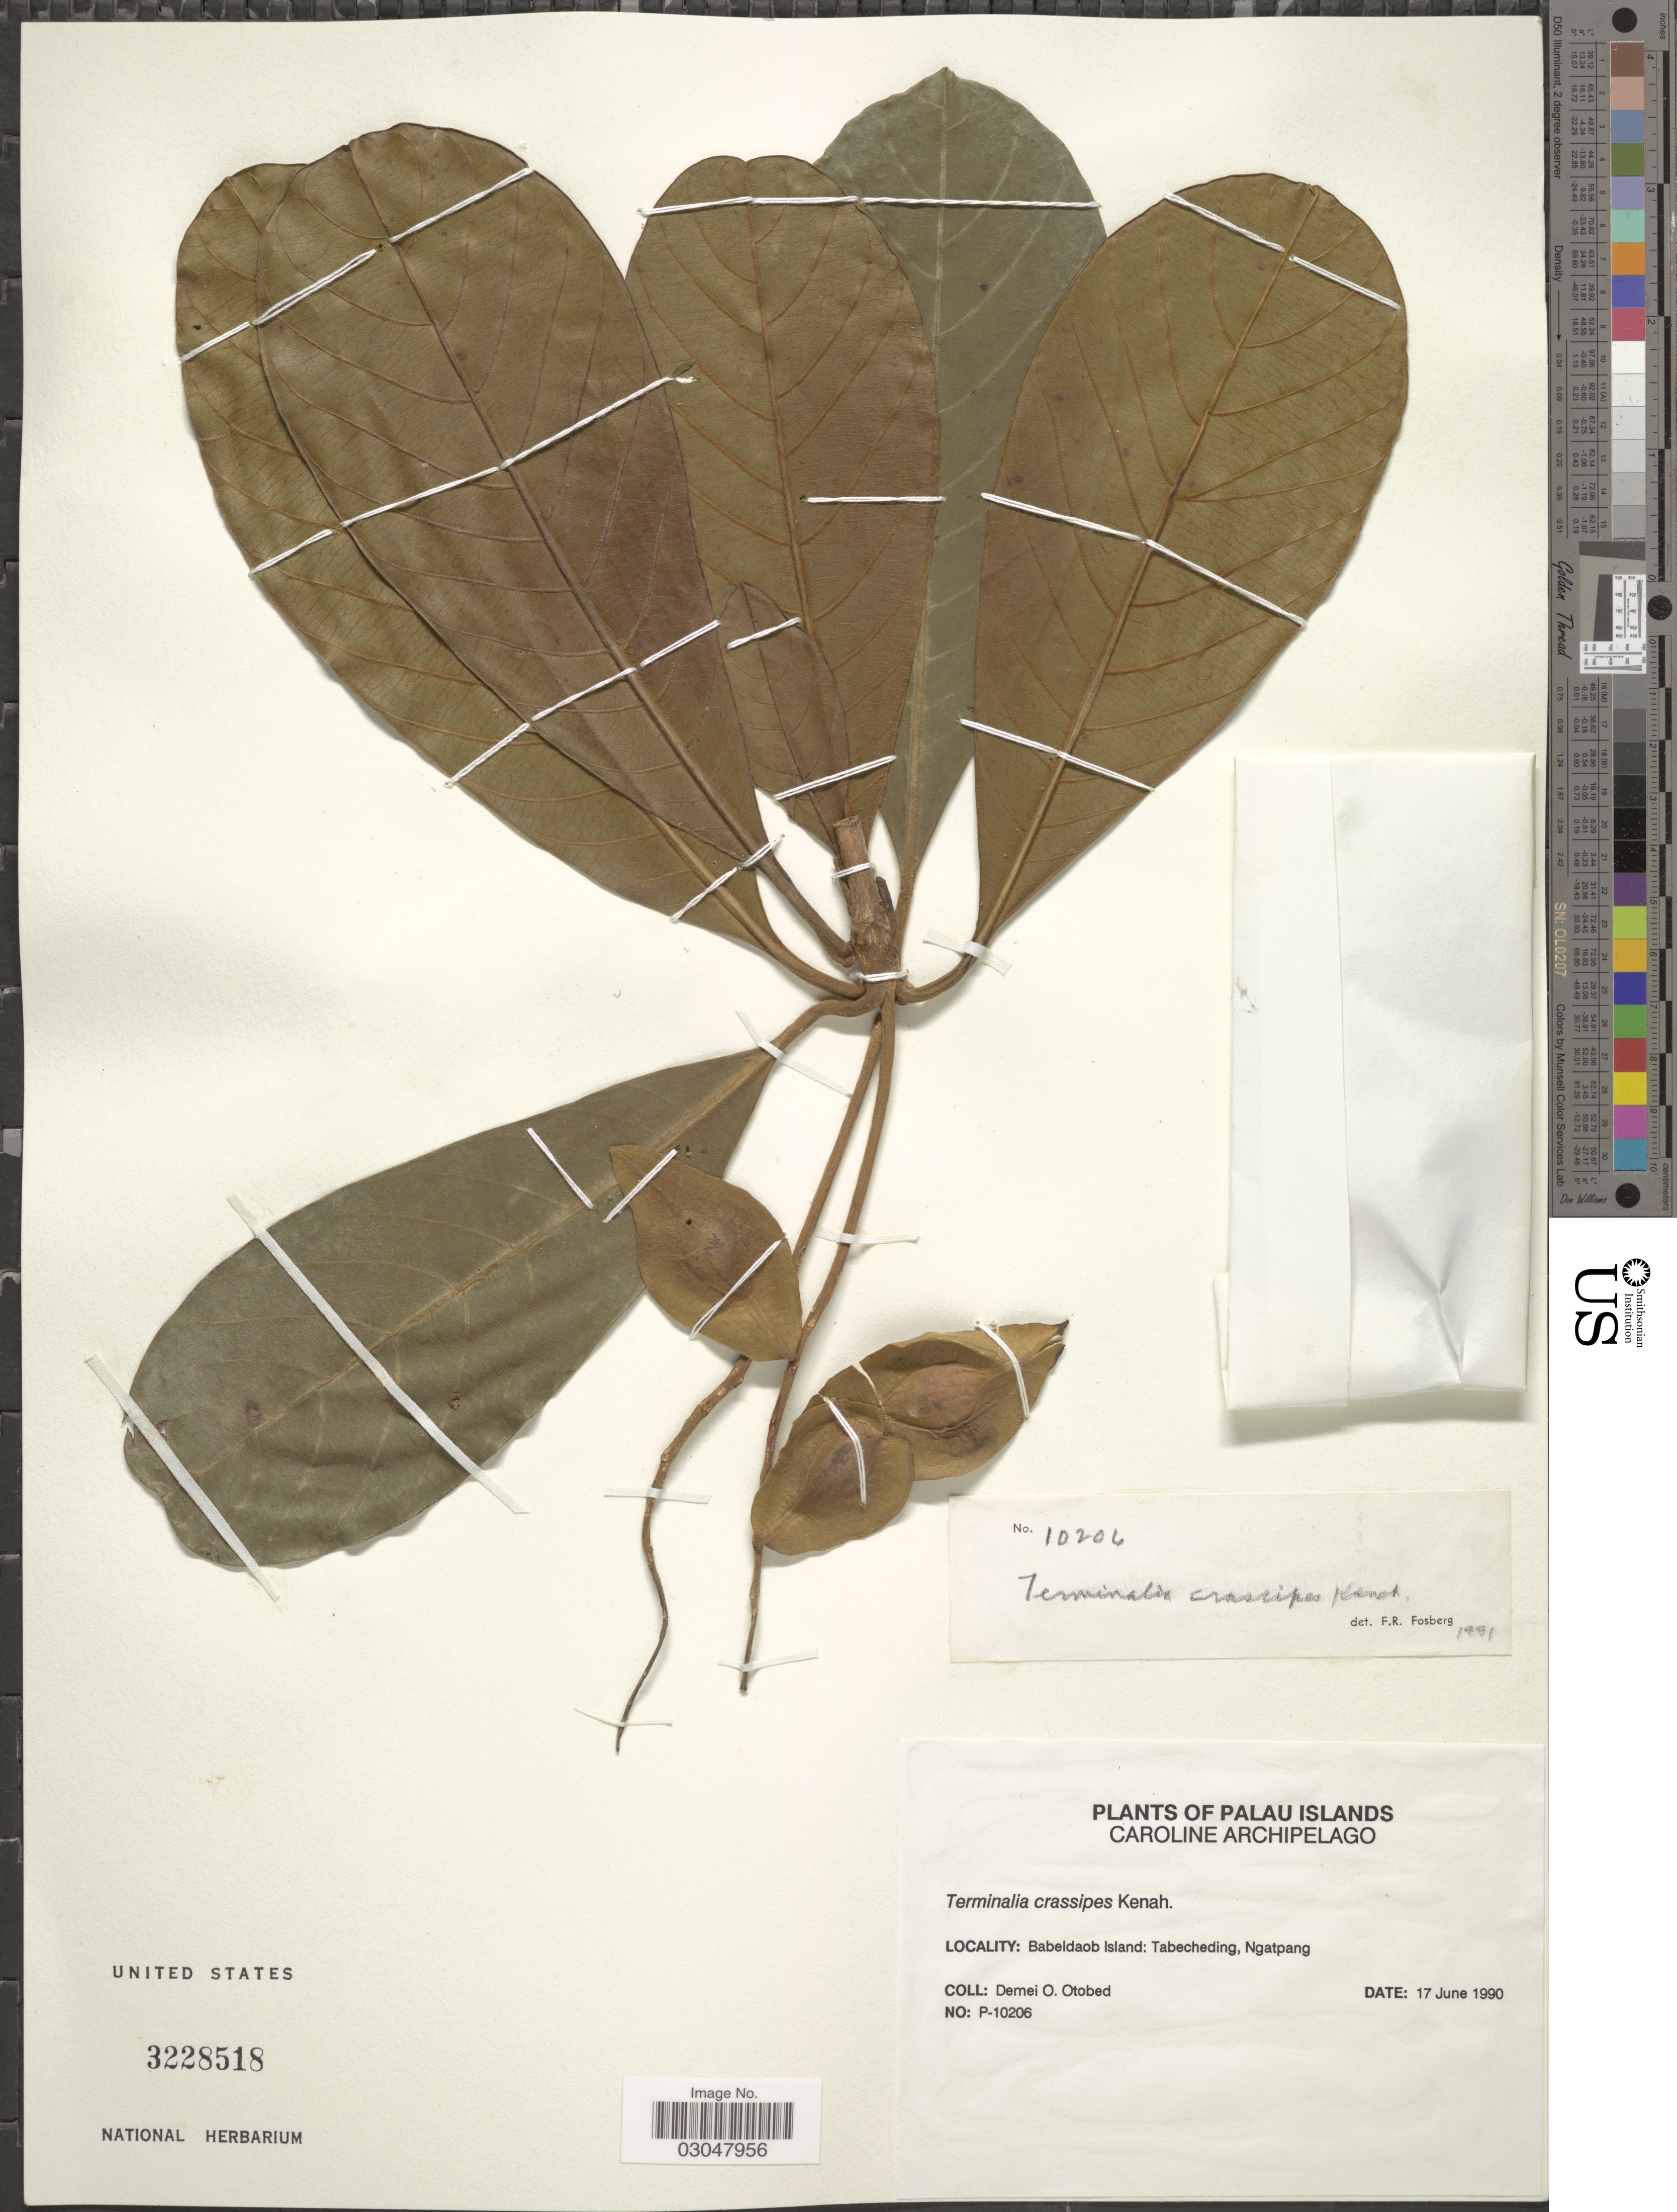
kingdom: Plantae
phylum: Tracheophyta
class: Magnoliopsida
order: Myrtales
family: Combretaceae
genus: Terminalia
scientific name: Terminalia crassipes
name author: Kaneh. & Hatus.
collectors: D. O. Otobed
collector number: P-10206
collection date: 1990-06-17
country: Palau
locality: Palau Islands. Caroline Archipelago. Babeldaob Island: Tabecheding, Ngatpang.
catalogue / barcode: US 3228518